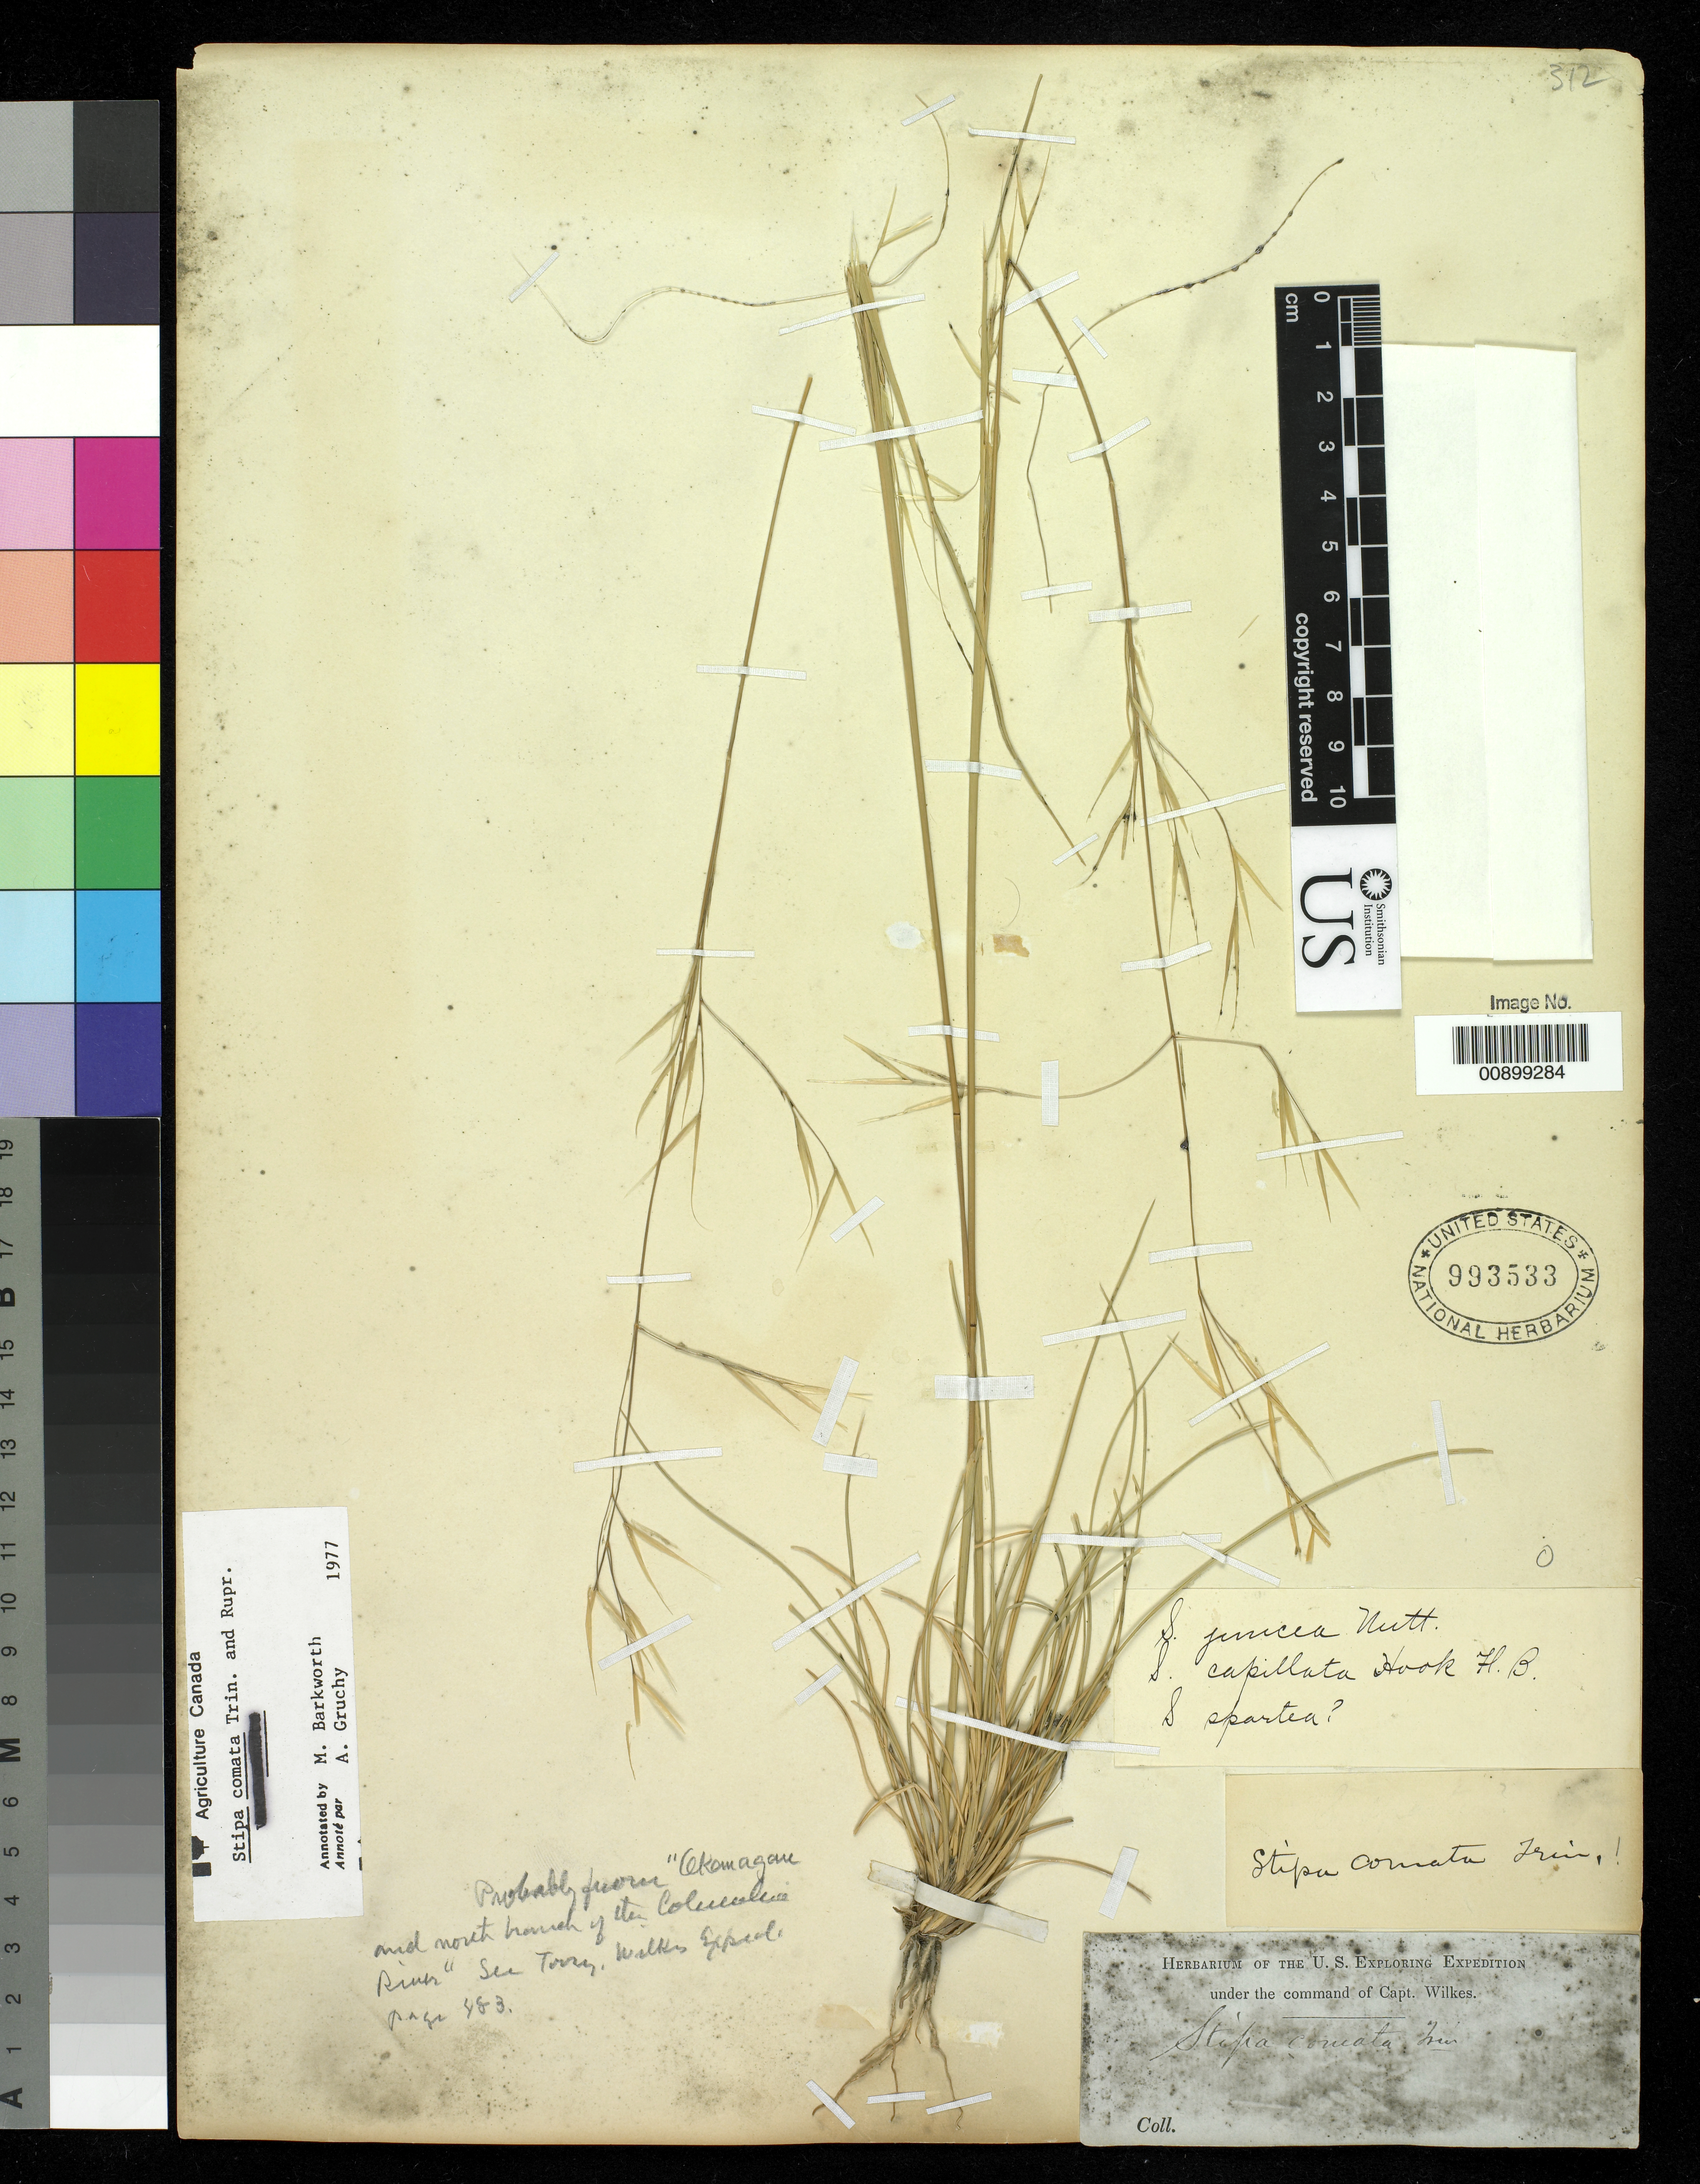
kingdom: Plantae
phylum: Tracheophyta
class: Liliopsida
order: Poales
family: Poaceae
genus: Hesperostipa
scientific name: Hesperostipa comata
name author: (Trin. & Rupr.) Barkworth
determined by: Poaceae Reorganization Project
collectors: Wilkes Explor. Exped.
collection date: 1838/1842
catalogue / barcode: US 993533